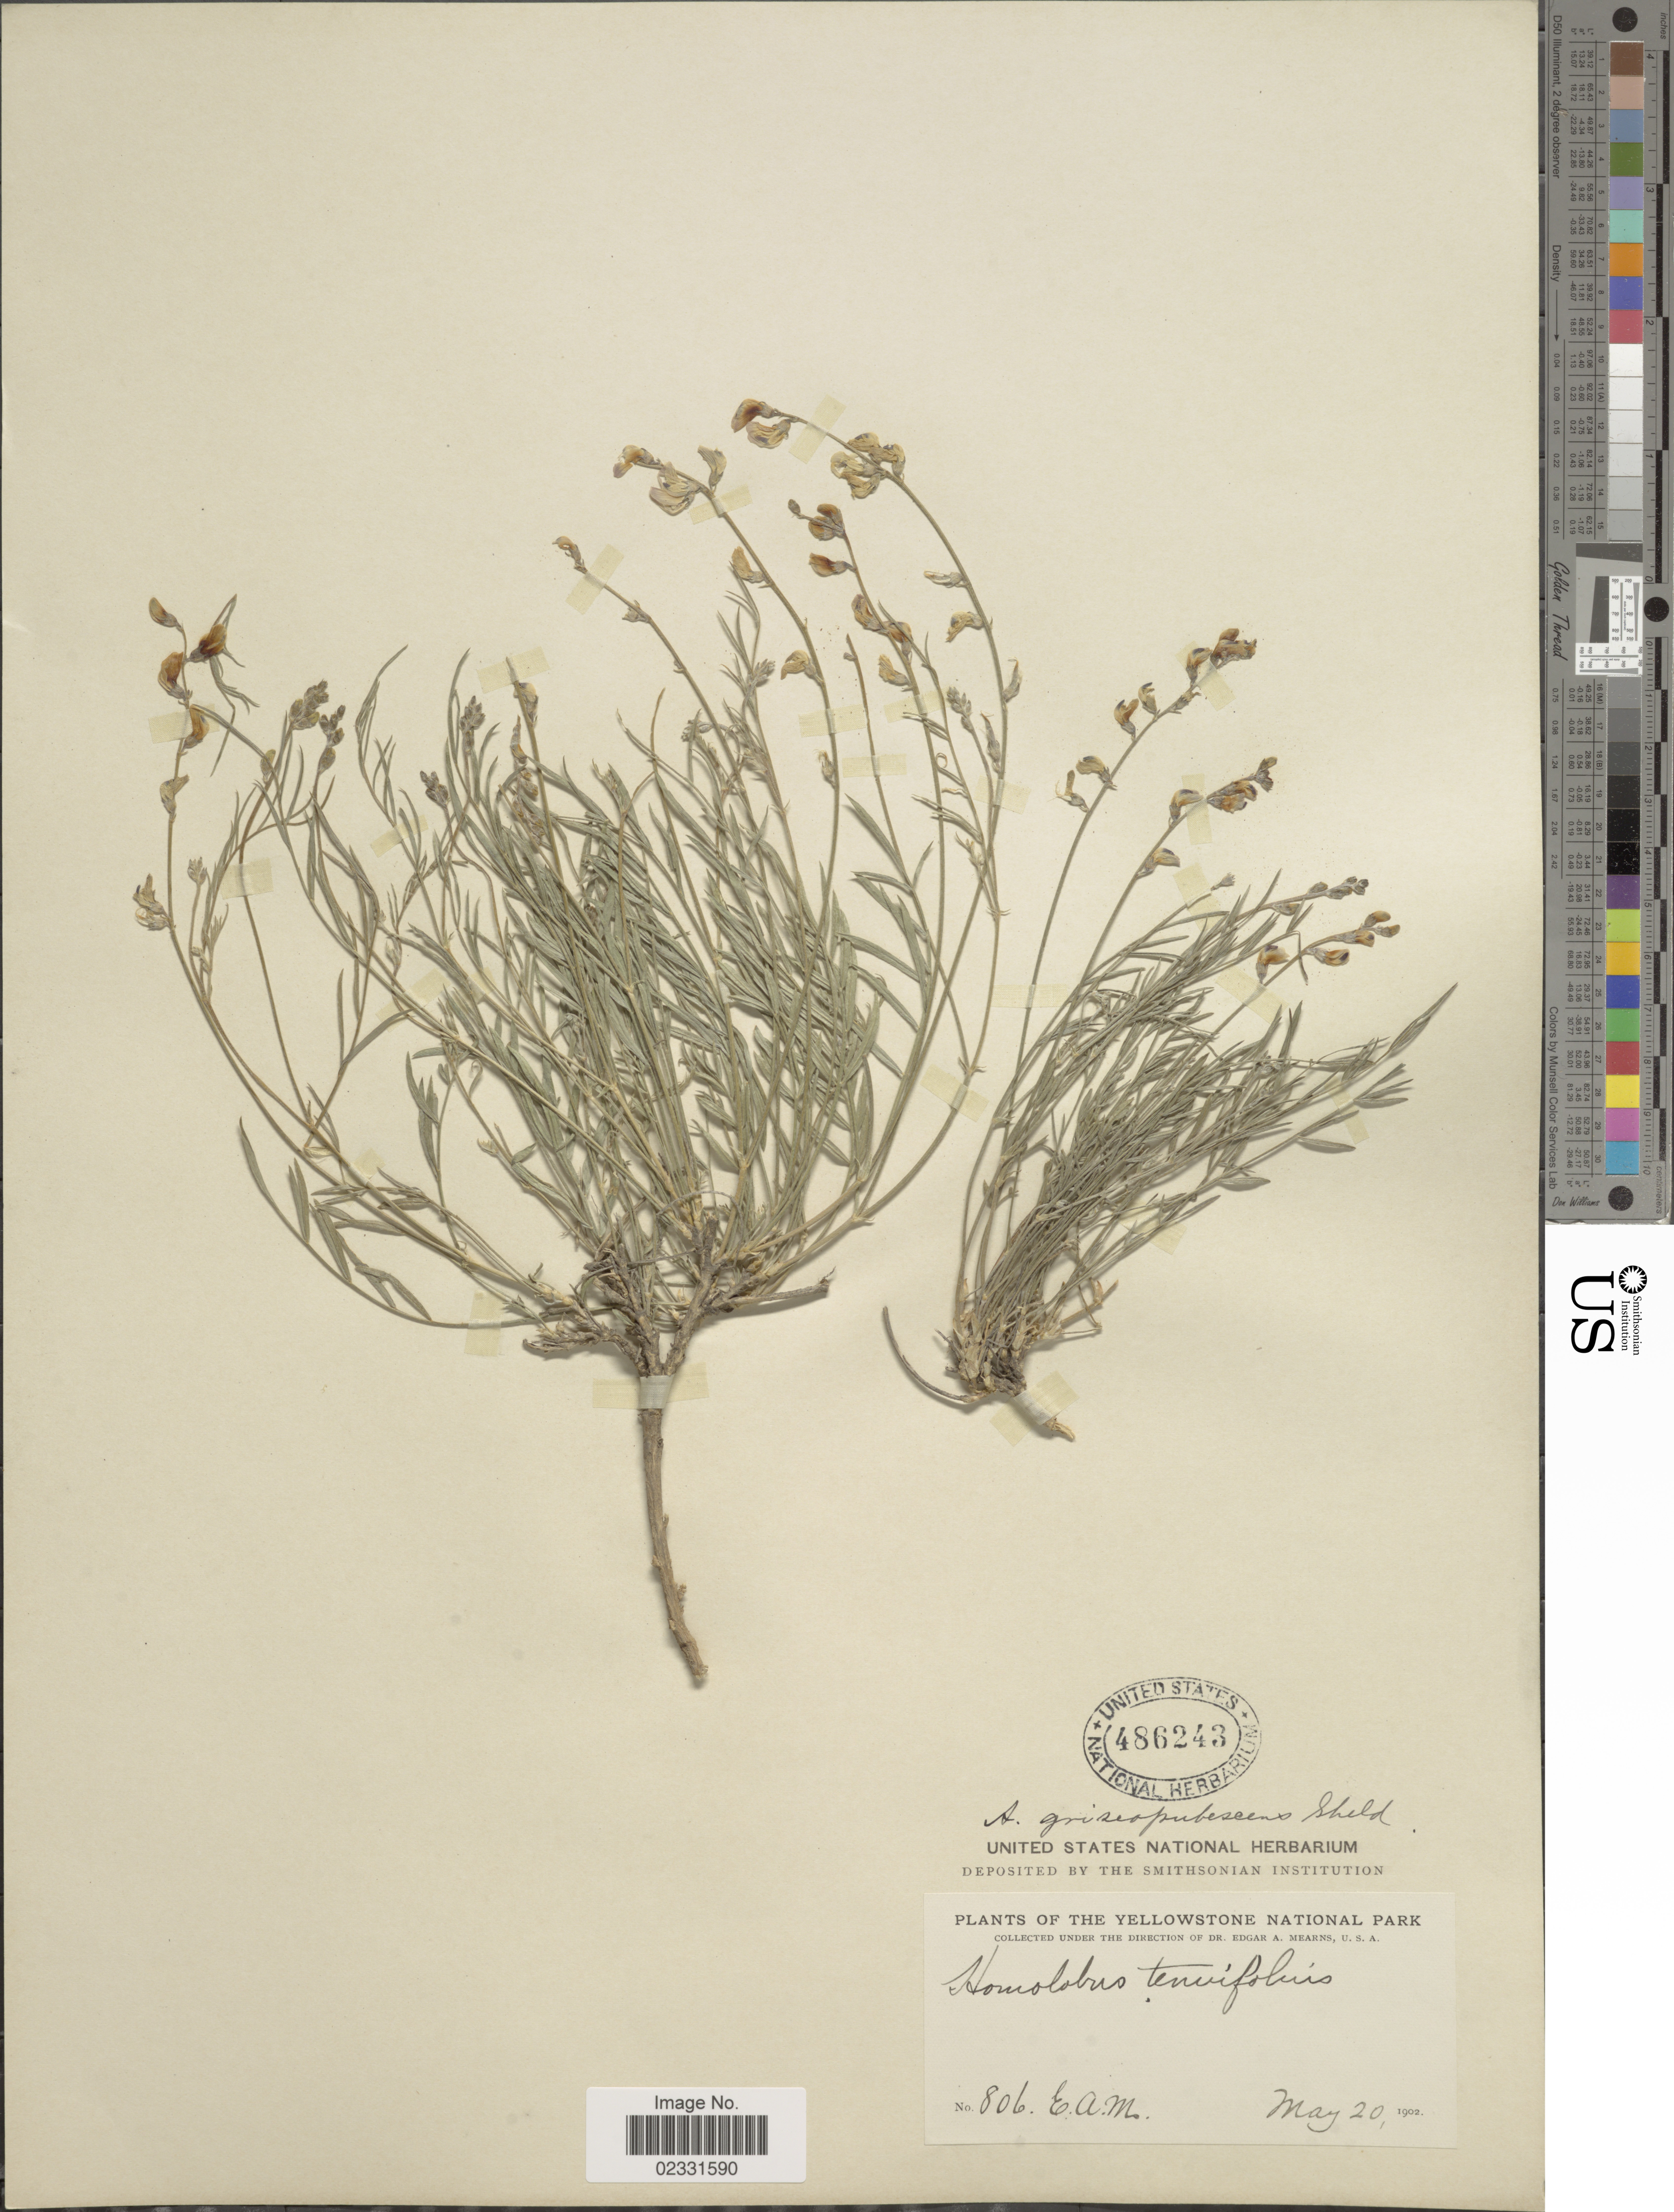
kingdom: Plantae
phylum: Tracheophyta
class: Magnoliopsida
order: Fabales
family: Fabaceae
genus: Astragalus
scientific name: Astragalus griseopubescens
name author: E. Sheld.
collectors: E. A. Mearns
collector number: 806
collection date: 1902-05-20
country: United States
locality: The Yellowstone Park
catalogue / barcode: US 486243